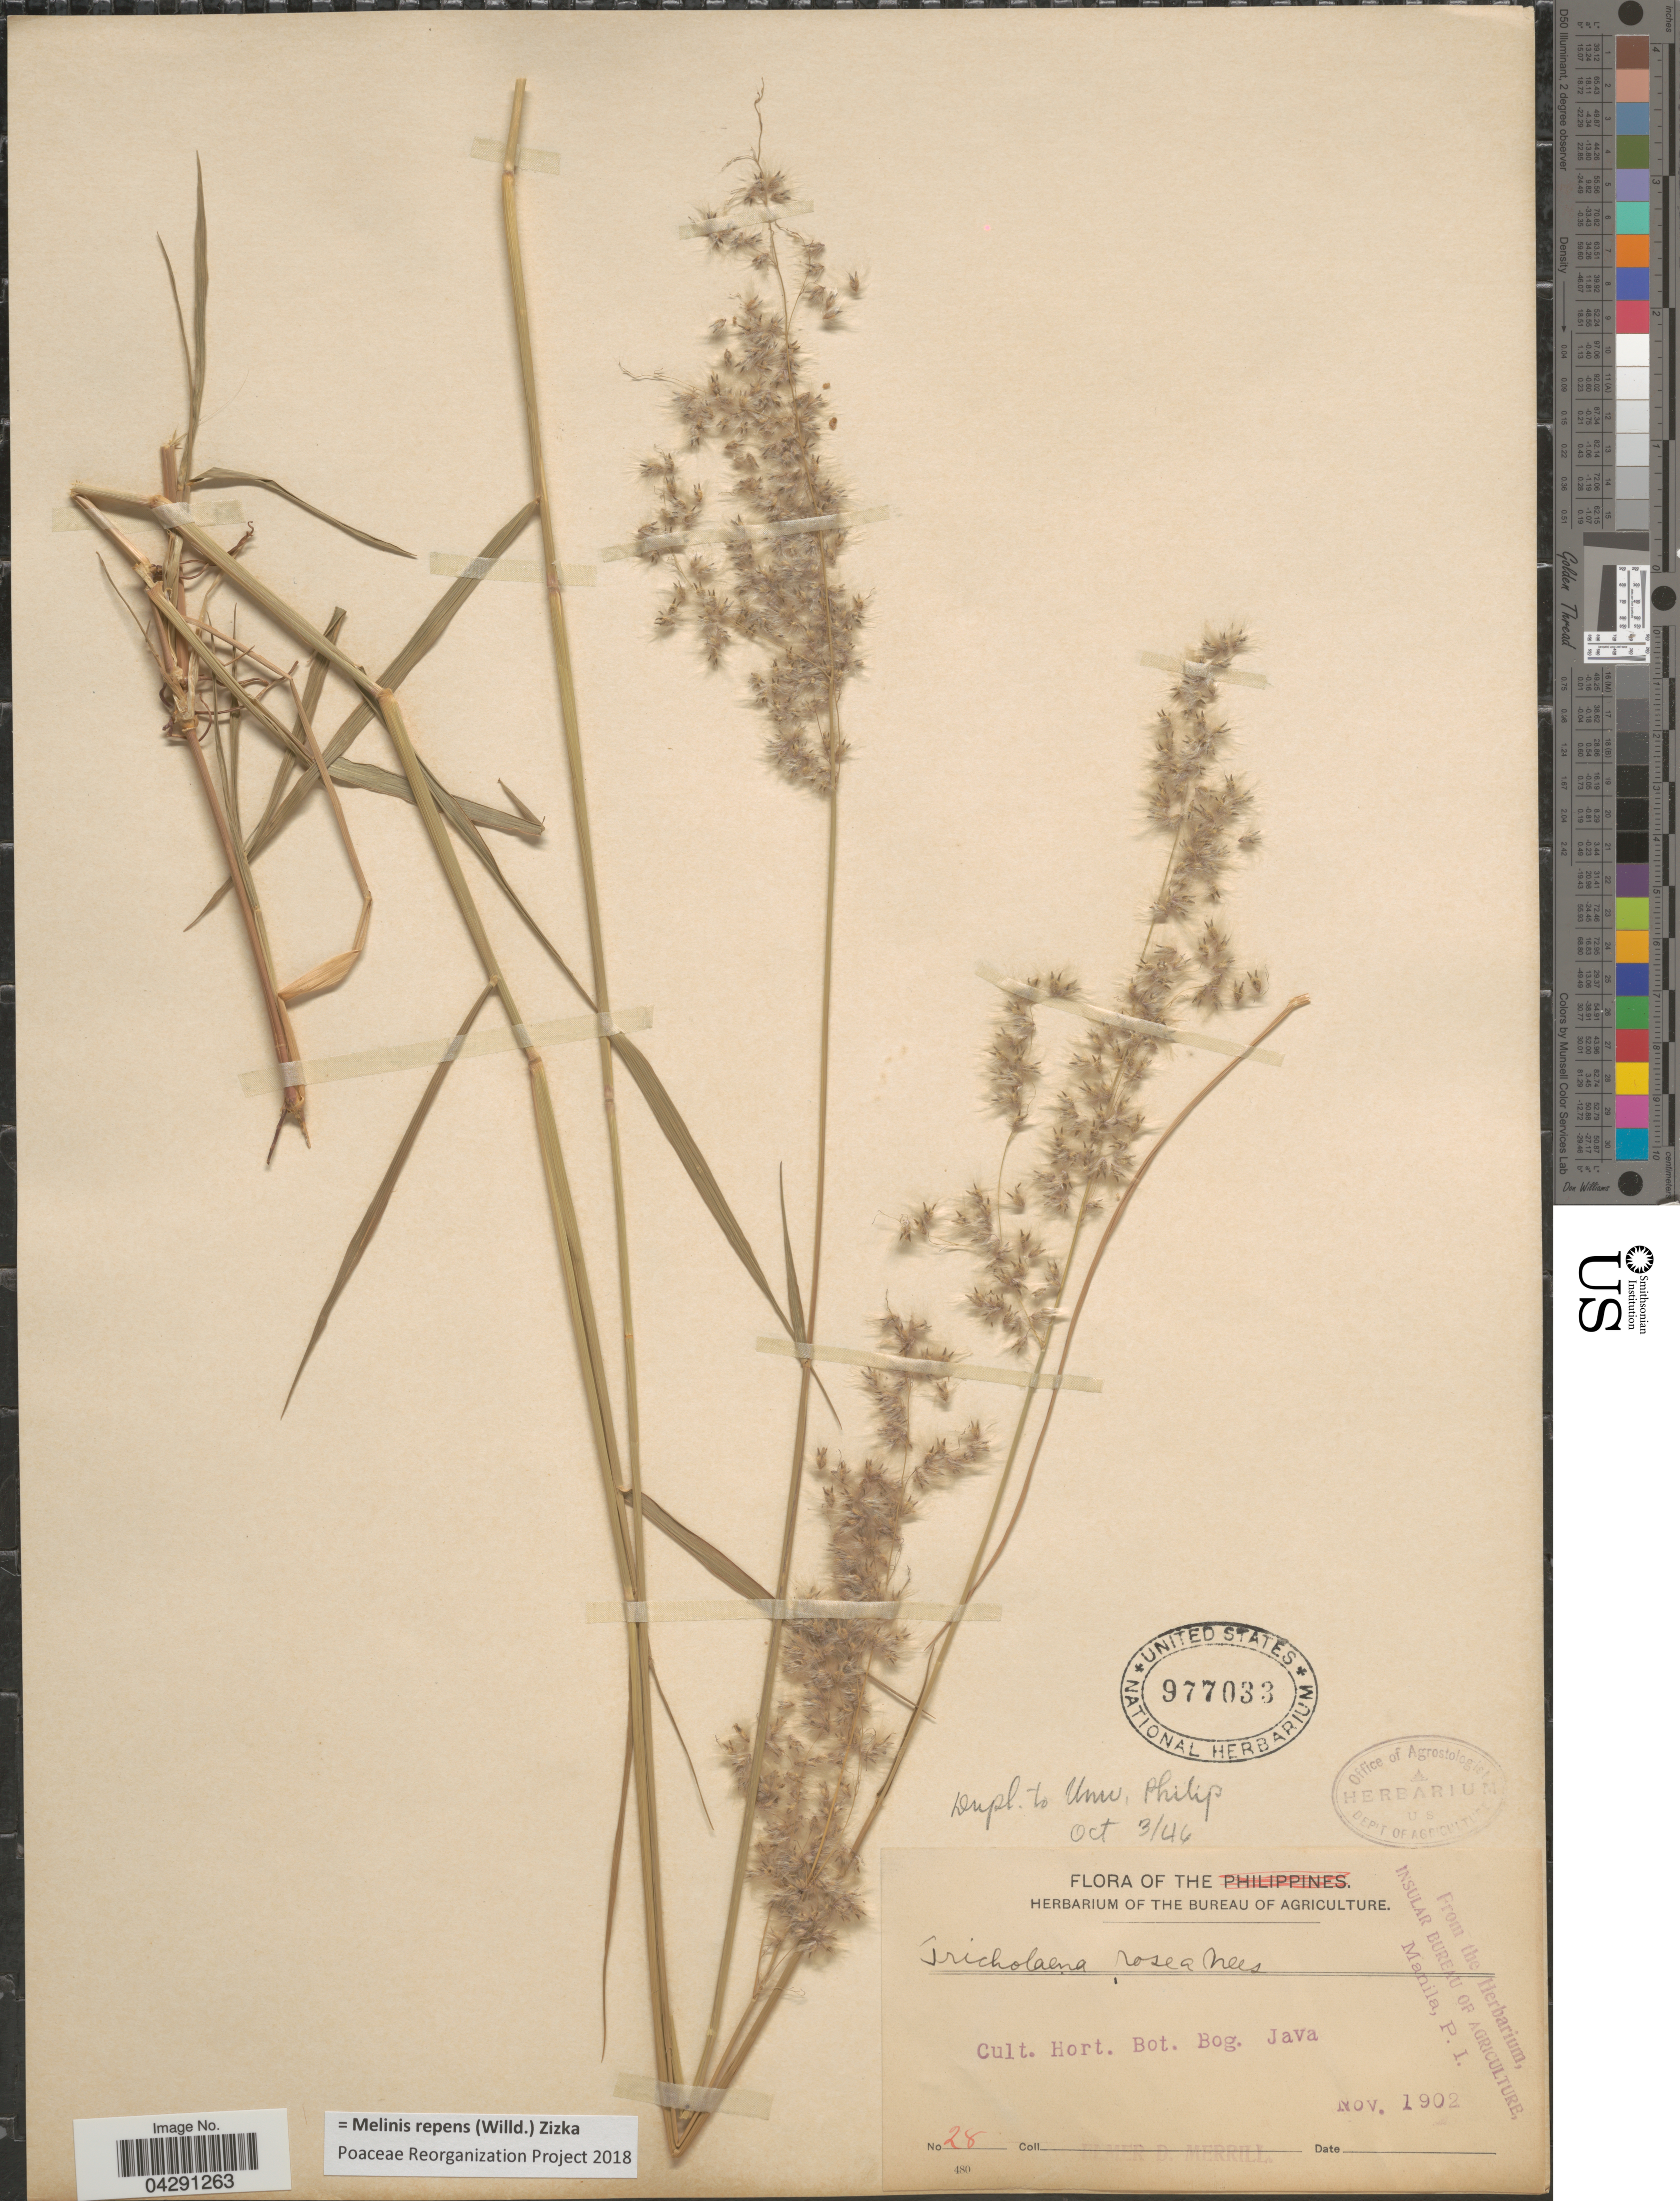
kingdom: Plantae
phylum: Tracheophyta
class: Liliopsida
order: Poales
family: Poaceae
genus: Melinis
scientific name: Melinis repens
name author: (Willd.) Zizka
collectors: E. D. Merrill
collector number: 28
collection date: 1902-11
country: Indonesia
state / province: Java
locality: Hort. Bot. Bog. Java.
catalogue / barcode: US 977033